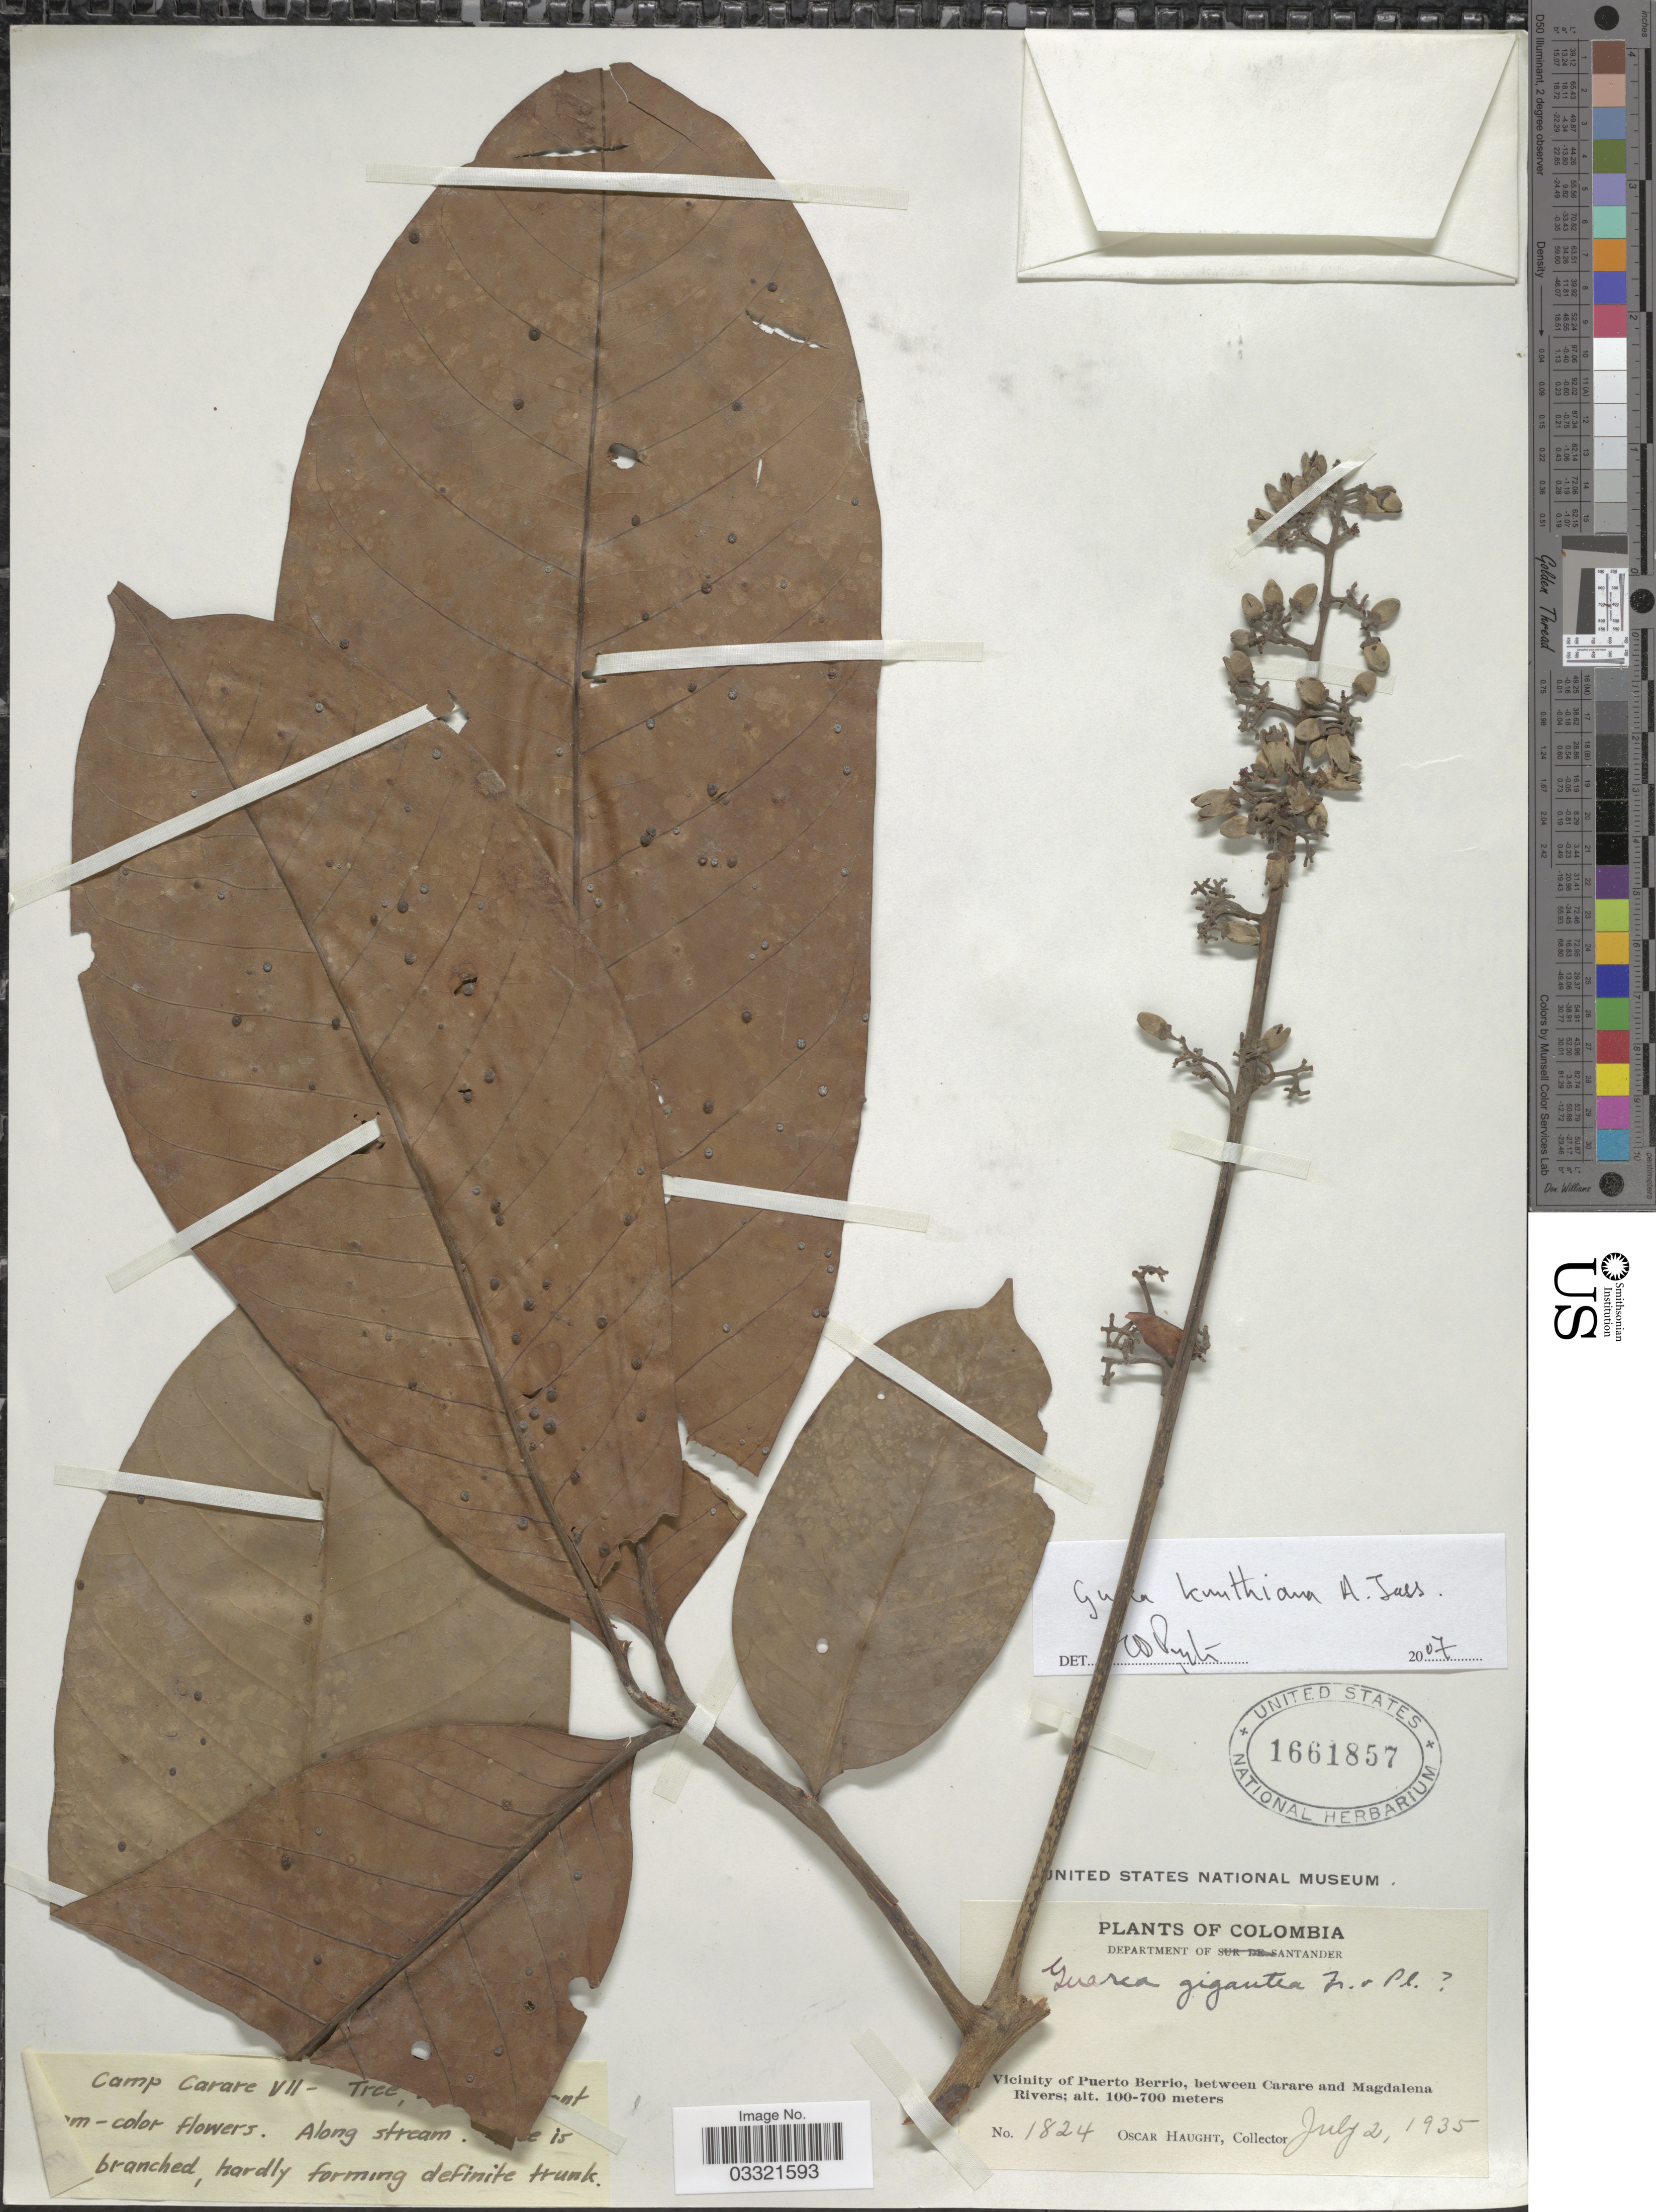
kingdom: Plantae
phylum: Tracheophyta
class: Magnoliopsida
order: Sapindales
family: Meliaceae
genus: Guarea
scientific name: Guarea kunthiana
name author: A. Juss.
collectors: O. L. Haught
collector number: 1824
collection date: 1935-07-02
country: Colombia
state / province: Santander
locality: Department of Santander. Vicinity of Puerto Berrio, between Carare and Magdalena Rivers. Camp Carare VII.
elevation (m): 100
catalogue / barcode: US 1661857